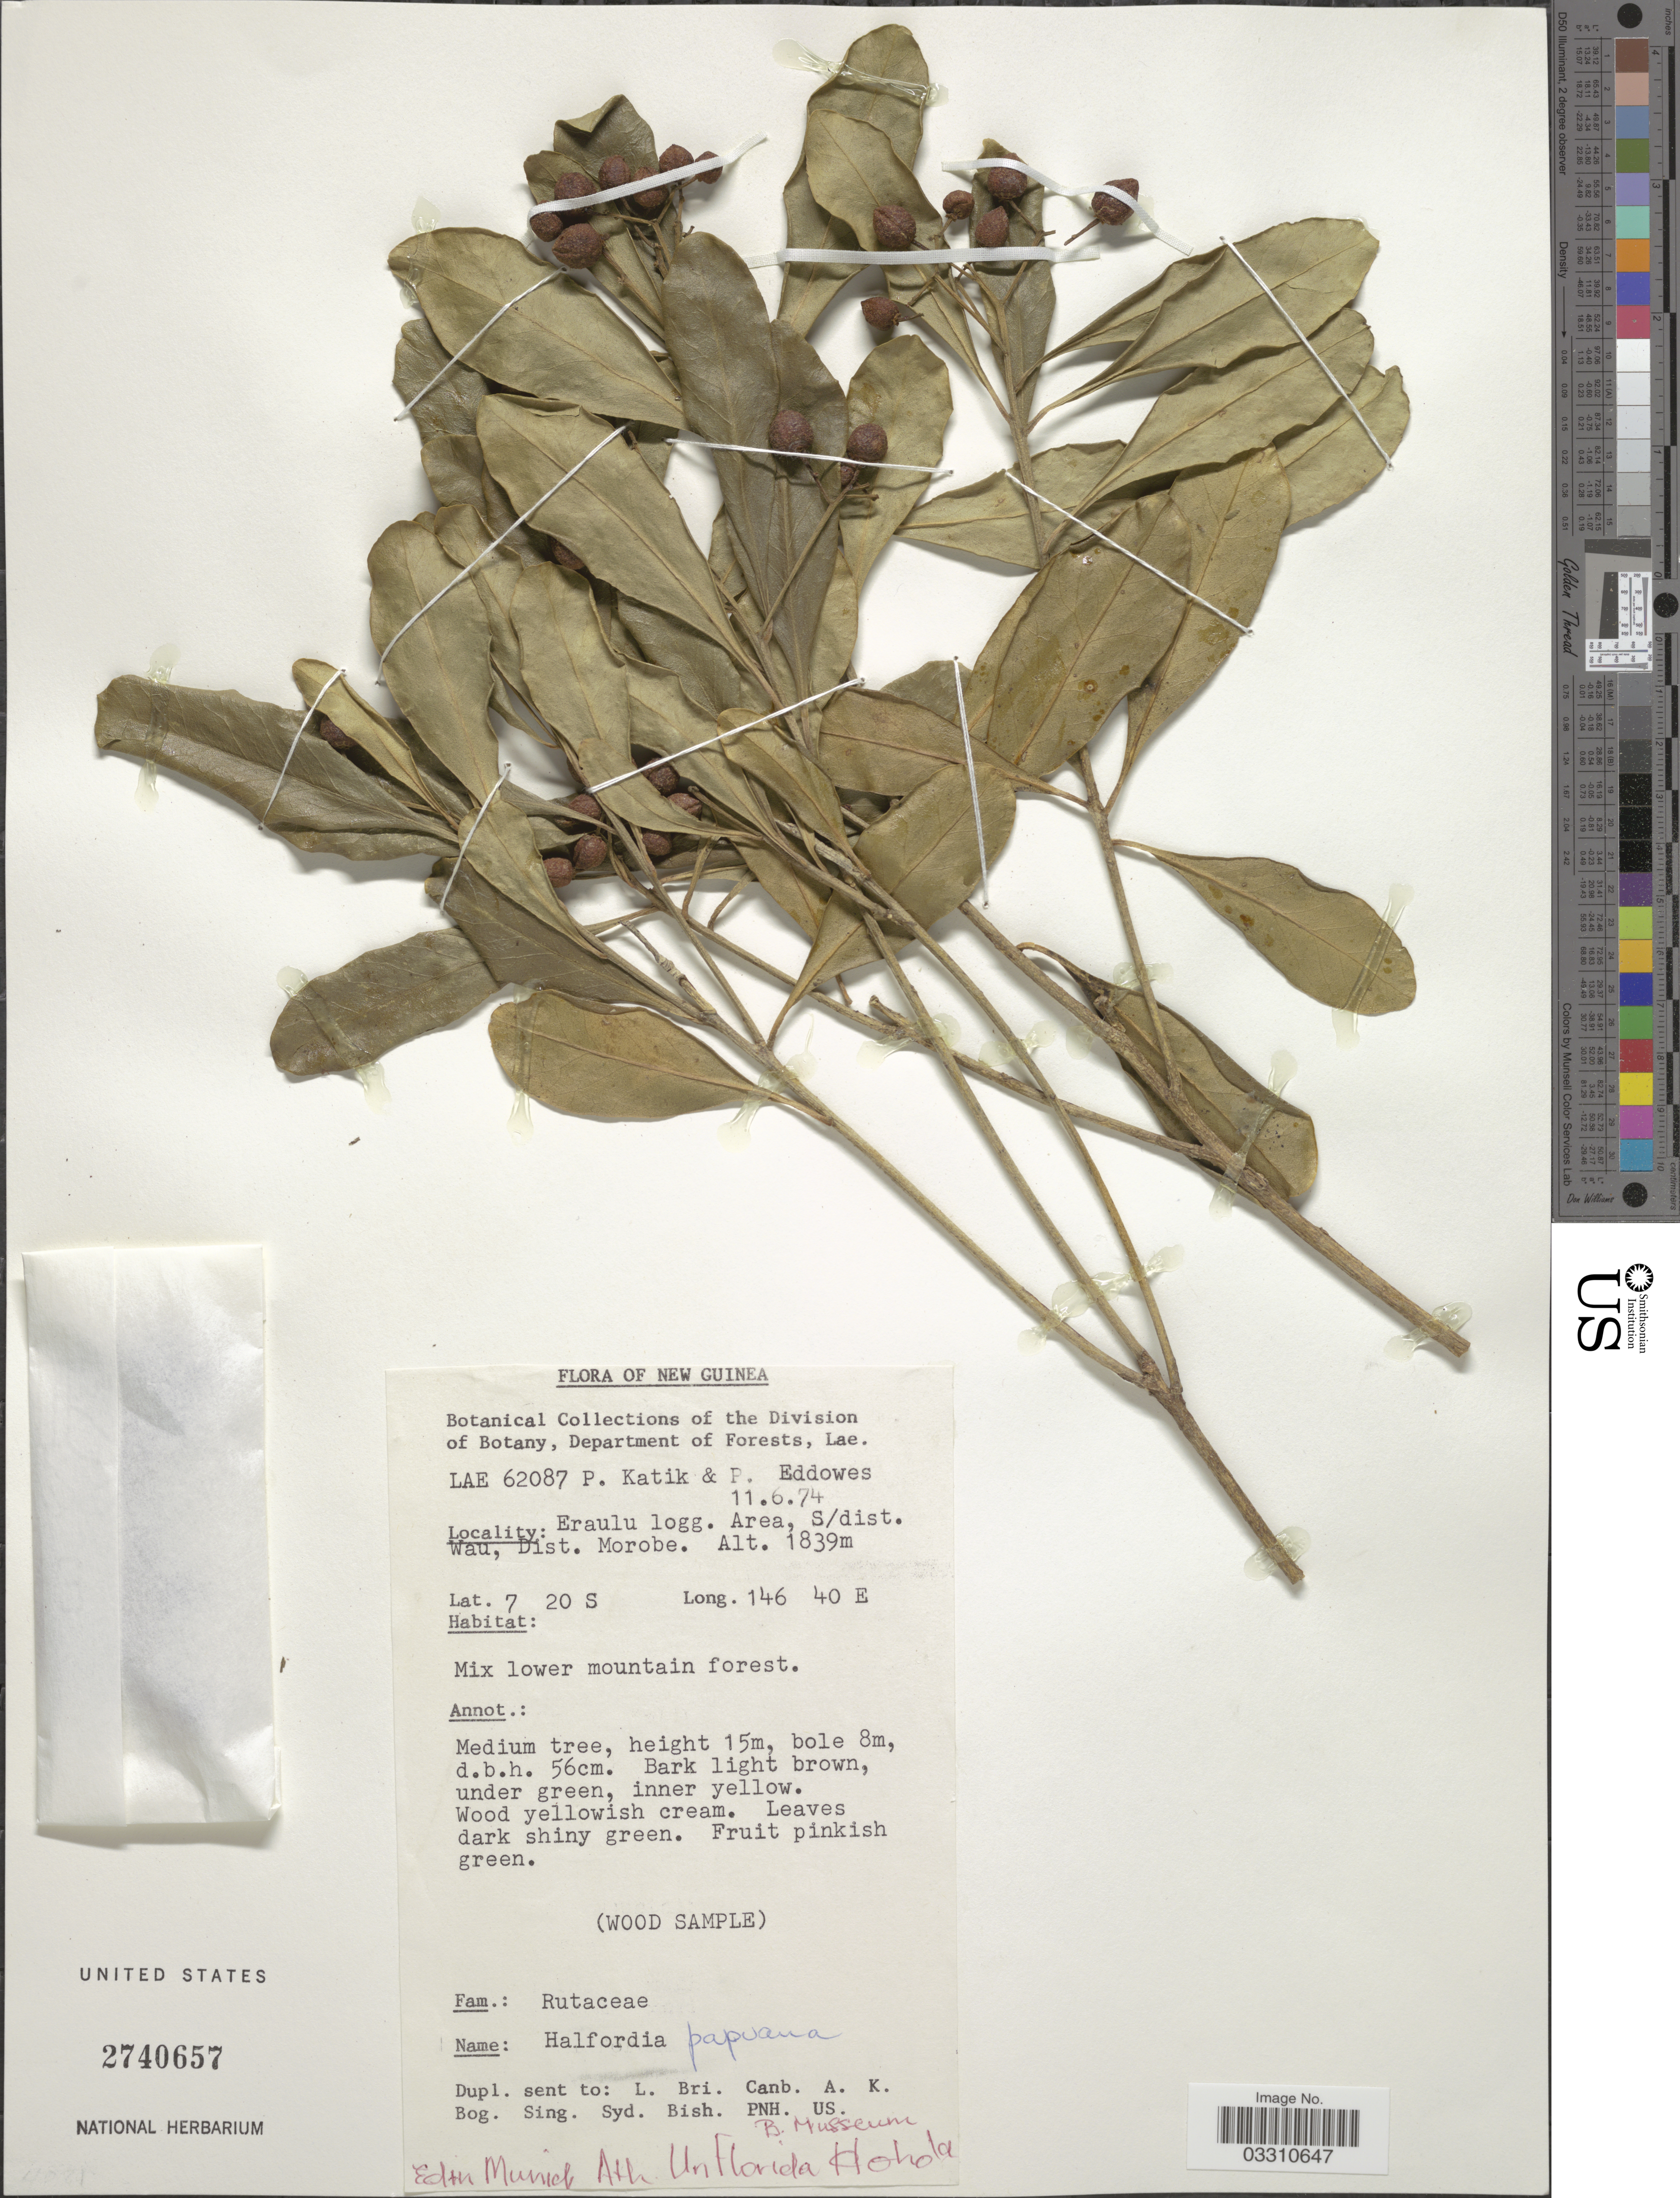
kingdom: Plantae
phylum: Tracheophyta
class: Magnoliopsida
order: Sapindales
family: Rutaceae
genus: Halfordia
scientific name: Halfordia papuana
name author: Lauterb.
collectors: P. Katik & P.J. Eddowes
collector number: LAE62087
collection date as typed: Transcribed d/m/y: 11/6/74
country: Papua New Guinea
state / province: Morobe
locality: New Guinea. Eraulu logg. Area, S/dist. Wau, Dist. Morobe.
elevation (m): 1839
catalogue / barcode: US 2740657